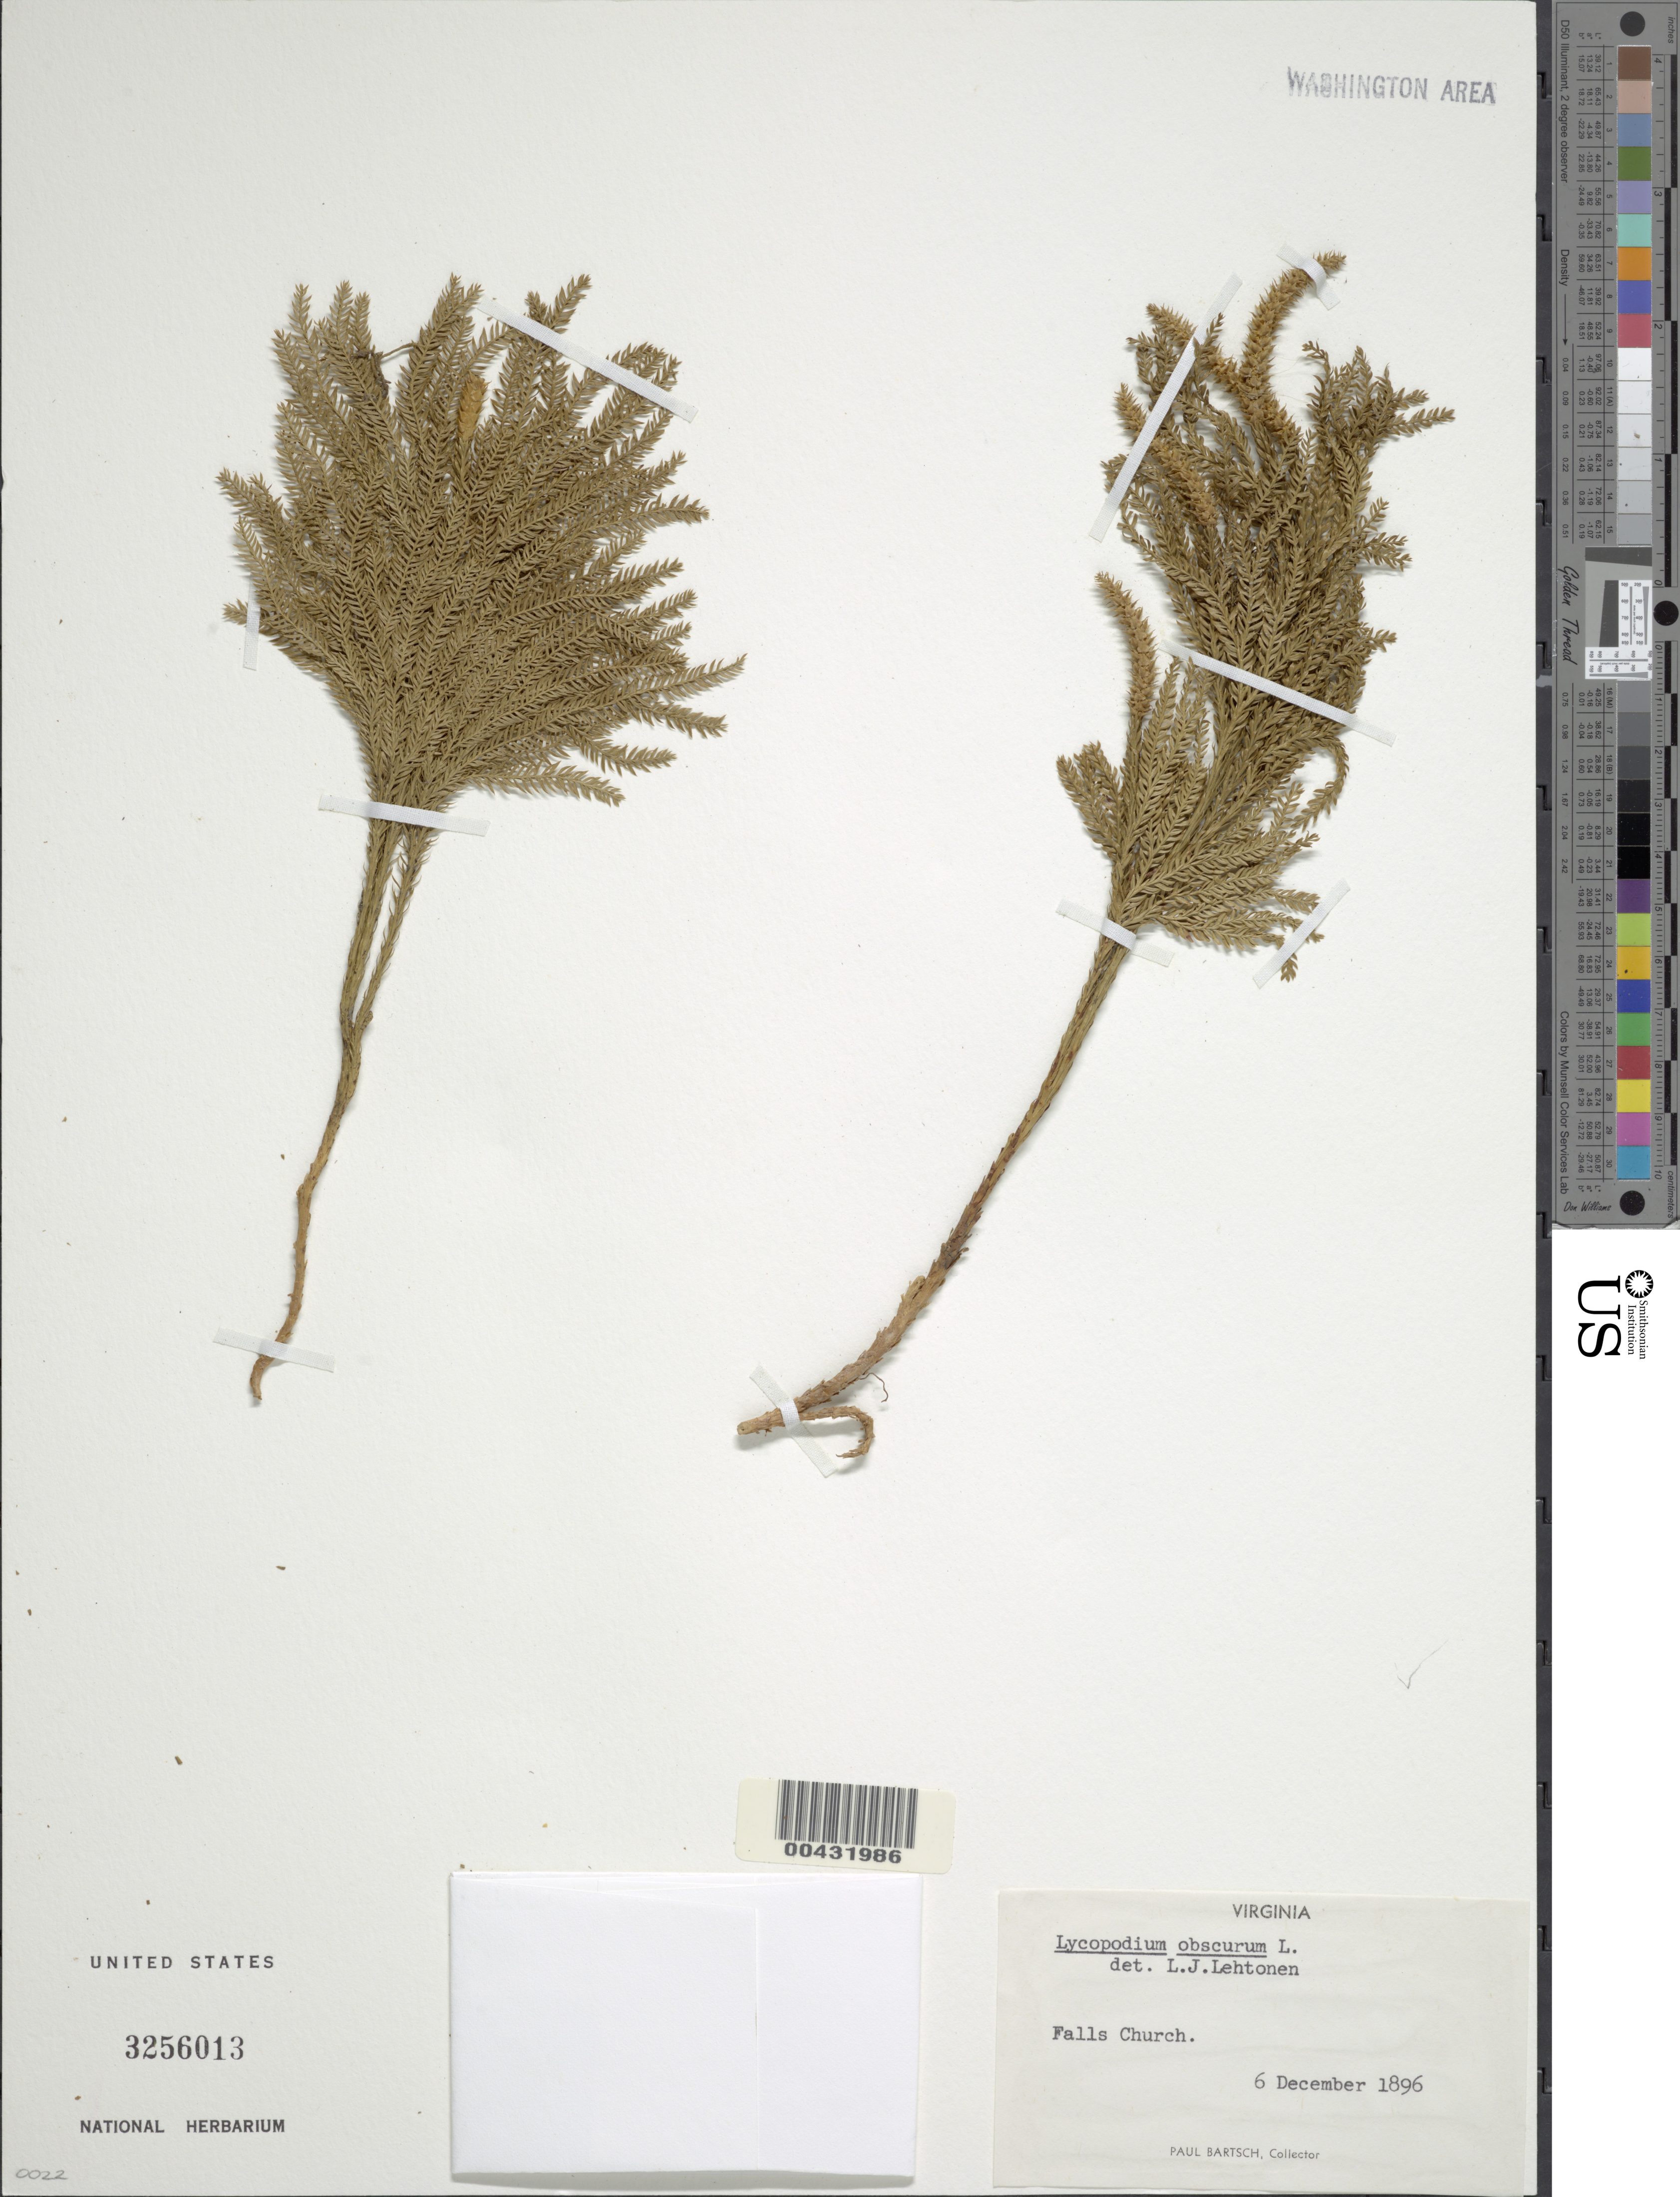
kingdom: Plantae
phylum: Tracheophyta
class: Lycopodiopsida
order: Lycopodiales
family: Lycopodiaceae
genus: Dendrolycopodium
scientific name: Dendrolycopodium obscurum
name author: (L.) A. Haines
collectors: P. Bartsch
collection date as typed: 06 Dec 1896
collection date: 1896-12-06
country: United States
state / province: Virginia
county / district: City of Falls Church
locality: Falls Church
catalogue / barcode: US 3256013